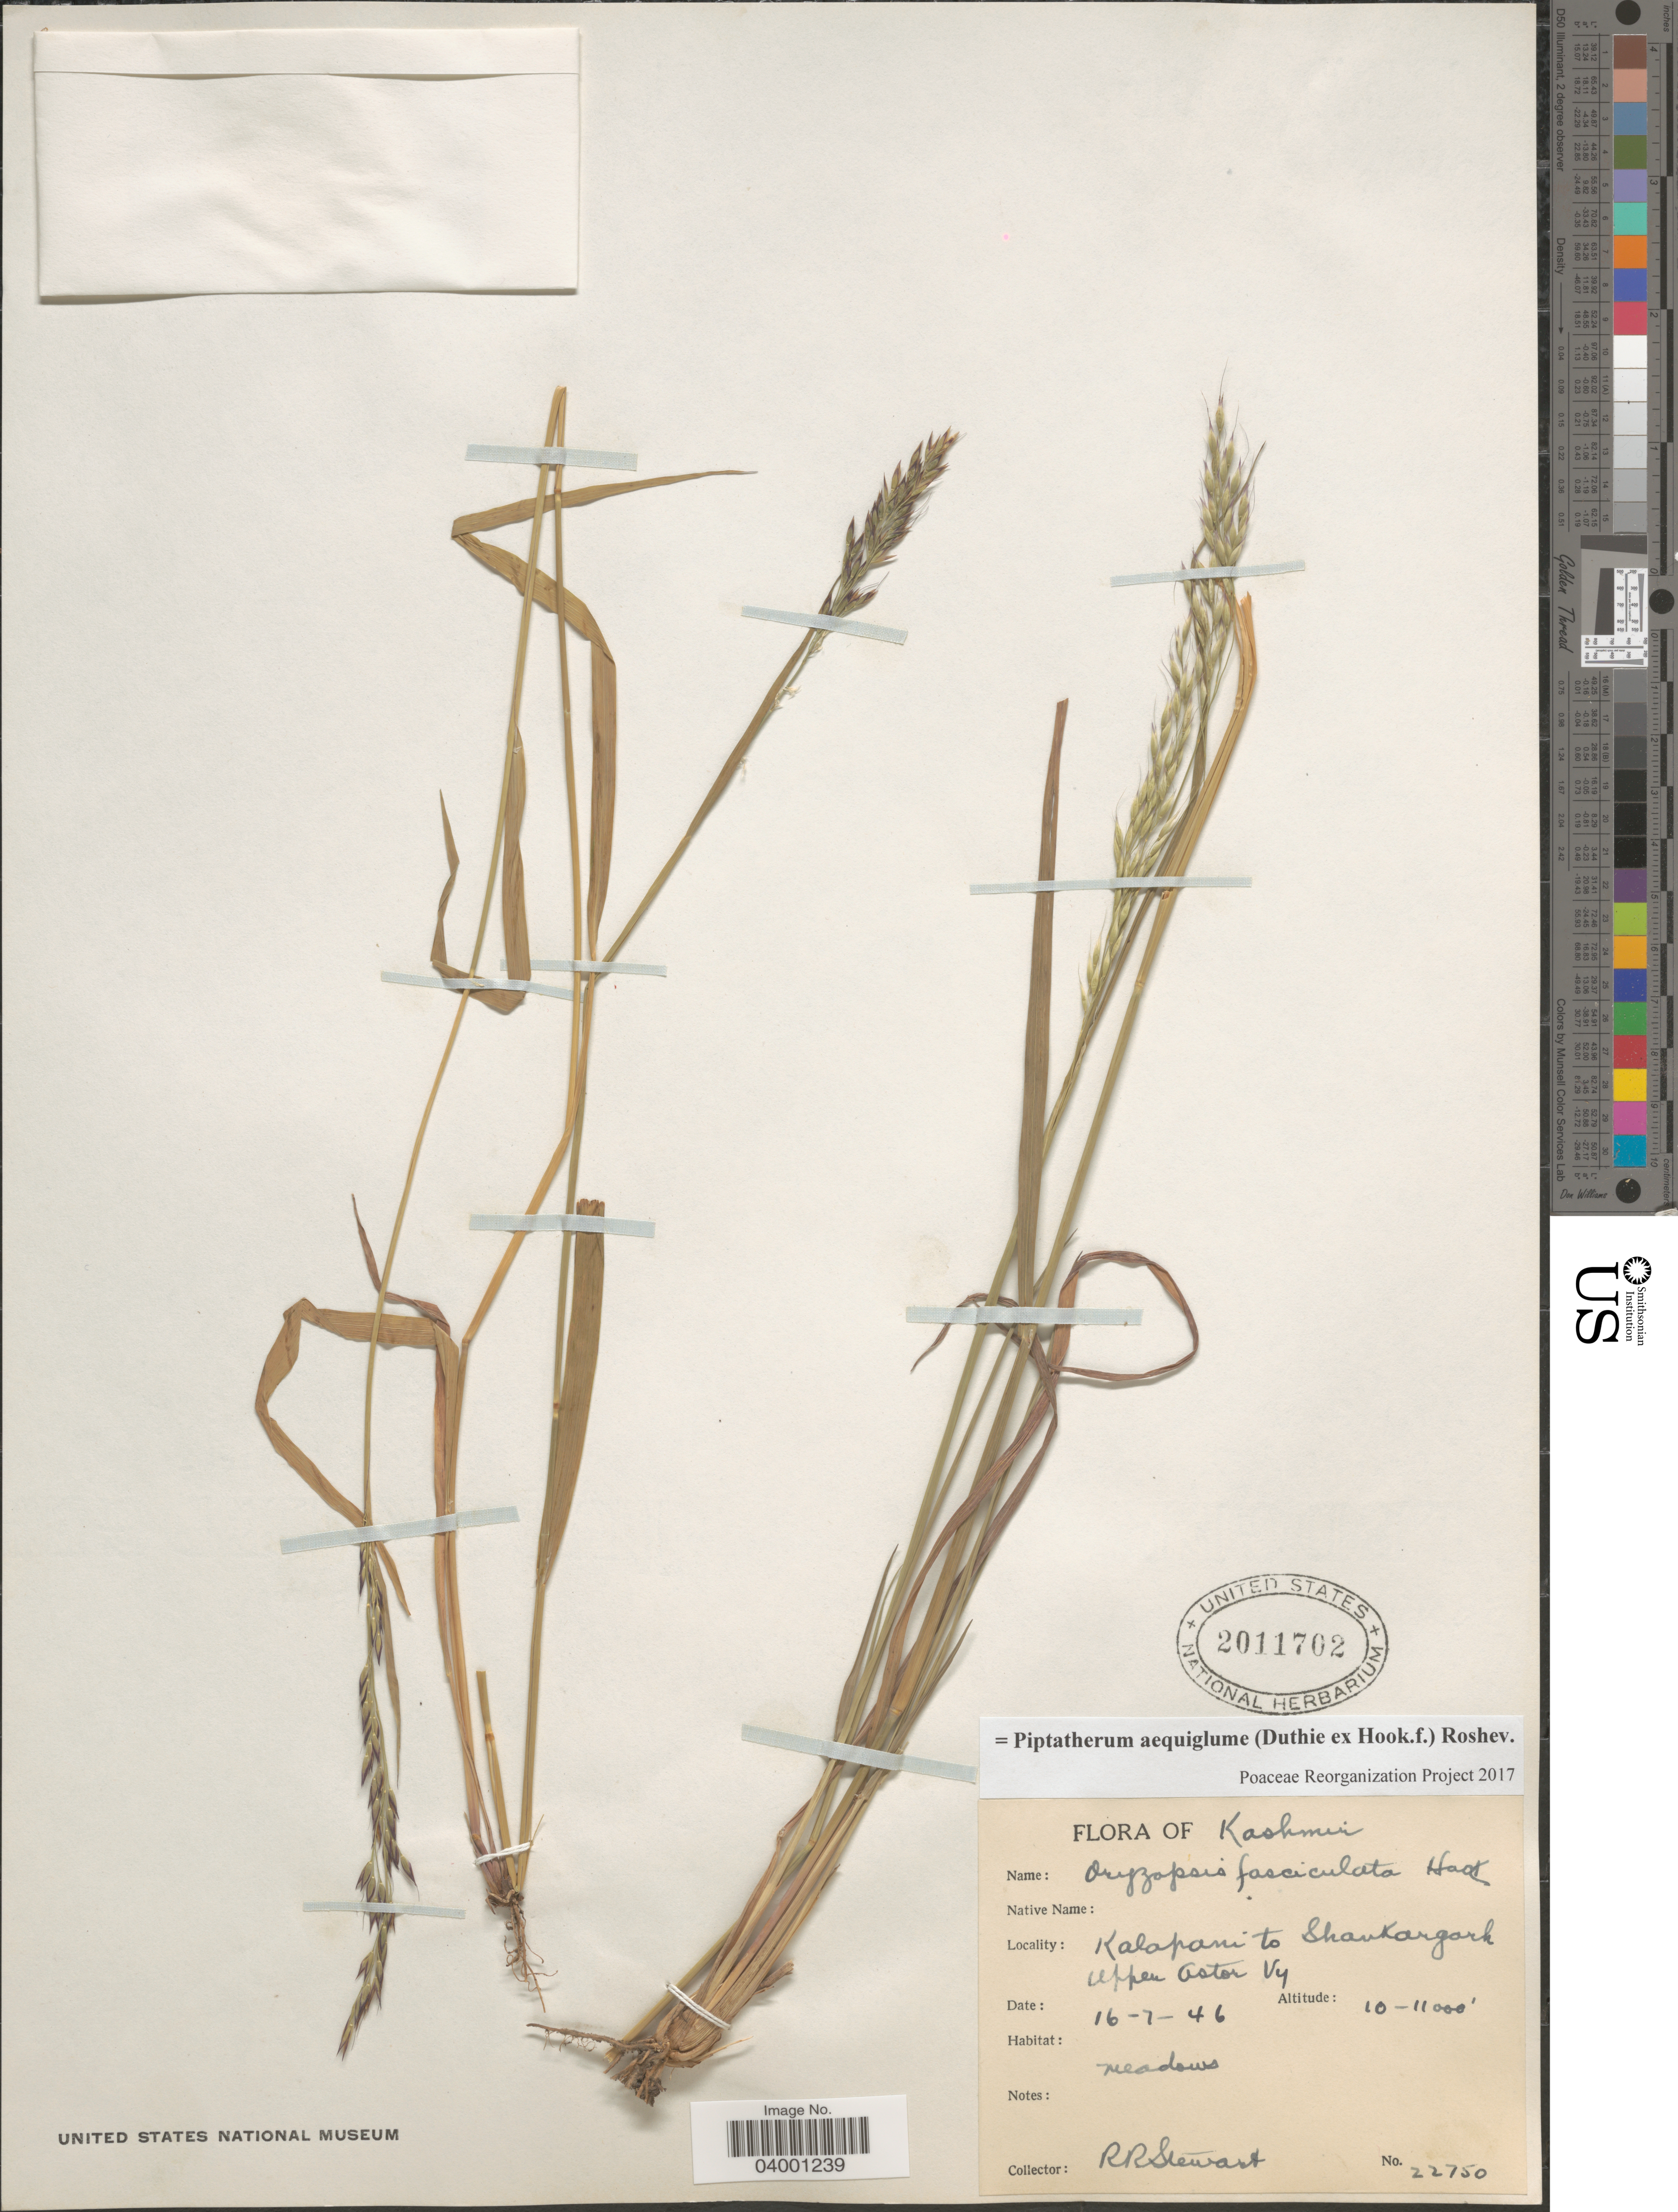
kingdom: Plantae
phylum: Tracheophyta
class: Liliopsida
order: Poales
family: Poaceae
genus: Piptatherum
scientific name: Piptatherum aequiglume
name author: (Duthie ex Hook. f.) Roshev.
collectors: R. Stewart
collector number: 22750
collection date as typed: Transcribed d/m/y: 16/7/46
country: India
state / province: Jammu and Kashmir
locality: Kashmir. Kalapani to Shankargarh Upper Astor Vy.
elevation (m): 3048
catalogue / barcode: US 2011702